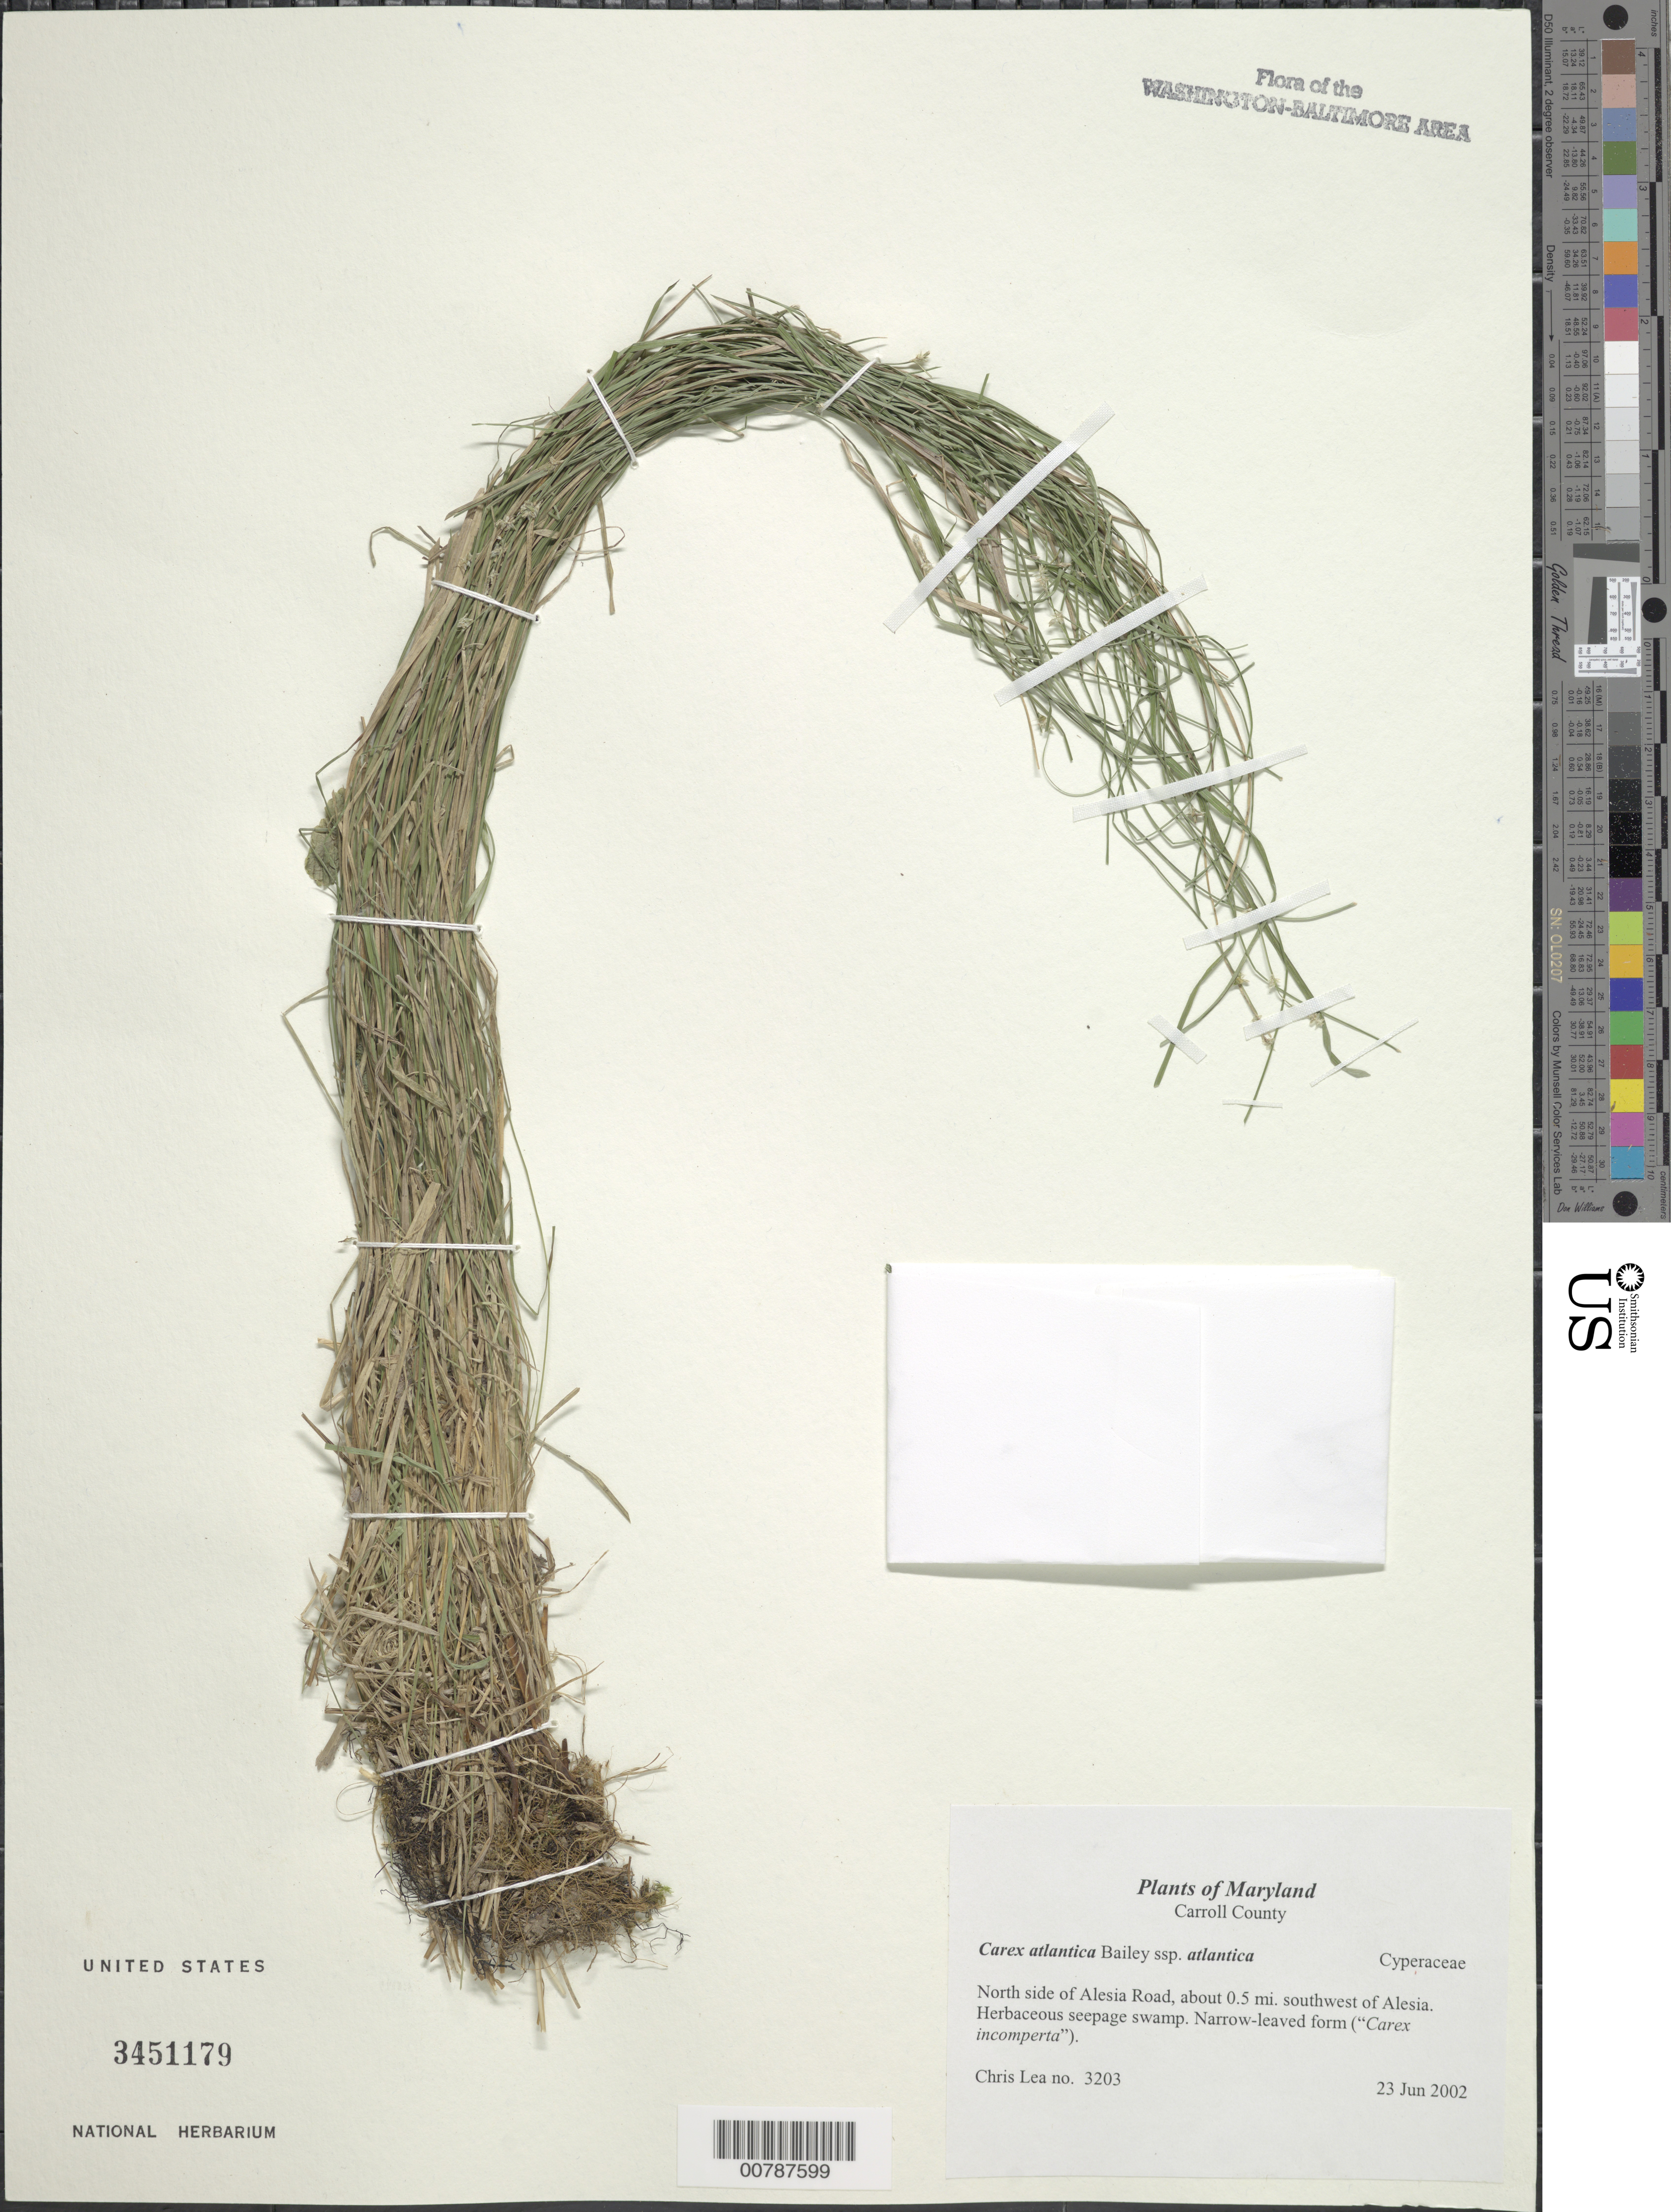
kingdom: Plantae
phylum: Tracheophyta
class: Liliopsida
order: Poales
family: Cyperaceae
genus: Carex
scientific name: Carex atlantica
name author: L.H. Bailey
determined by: Strong, Mark T., (BOT), Smithsonian Institution - National Museum of Natural History (UNITED STATES)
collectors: C. Lea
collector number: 3203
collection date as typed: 23 Jun 2002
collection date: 2002-06-23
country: United States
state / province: Maryland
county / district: Carroll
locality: North side of Alesia Road, about 0.5 mi. southwest of Alesia.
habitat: Herbaceous seepage swamp.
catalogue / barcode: US 3451179